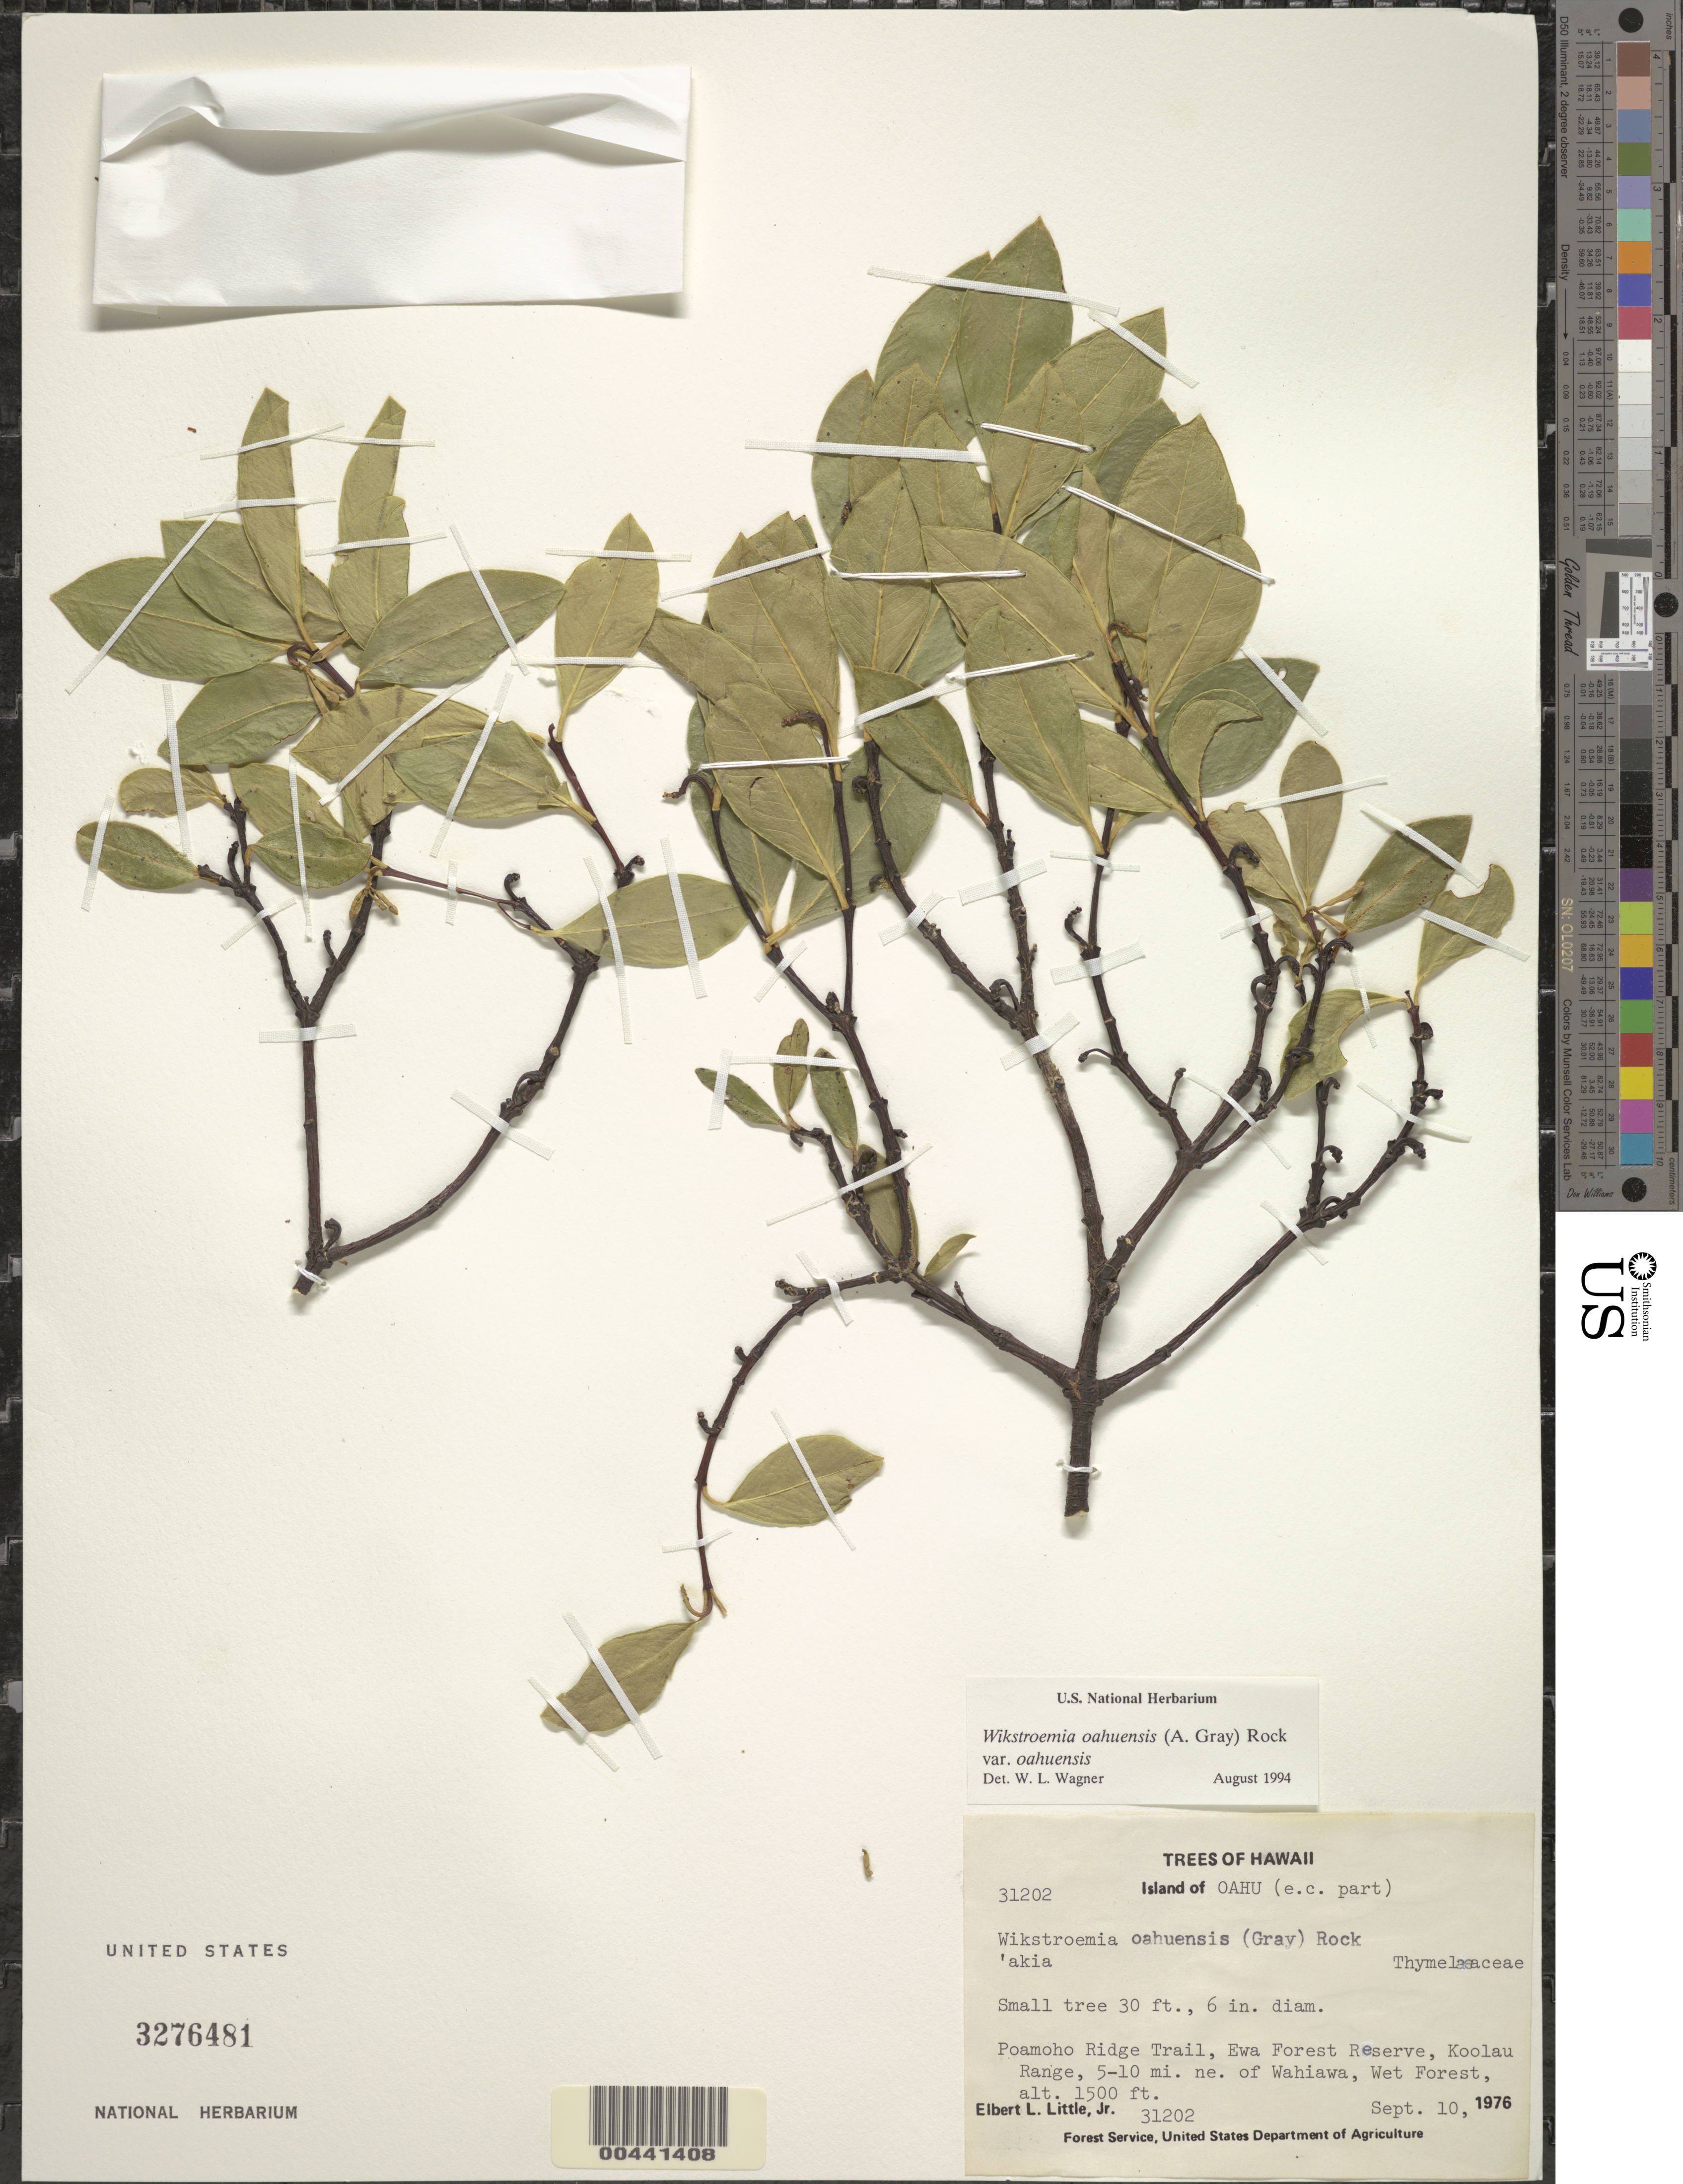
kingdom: Plantae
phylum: Tracheophyta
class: Magnoliopsida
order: Malvales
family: Thymelaeaceae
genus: Wikstroemia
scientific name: Wikstroemia oahuensis var. oahuensis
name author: (A. Gray) Rock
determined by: Wagner, W. L., (BOT), Smithsonian Institution - National Museum of Natural History (UNITED STATES)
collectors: E. L. Little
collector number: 31202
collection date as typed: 10 Sep 1976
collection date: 1976-09-10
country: United States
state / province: Hawaii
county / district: Honolulu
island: Oahu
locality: East central part of Oahu, Poamoho Ridge Trail, Ewa Forest Reserve, Koolau Range, 5-10 mi NE of Wahiawa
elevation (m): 457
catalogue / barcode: US 3276481